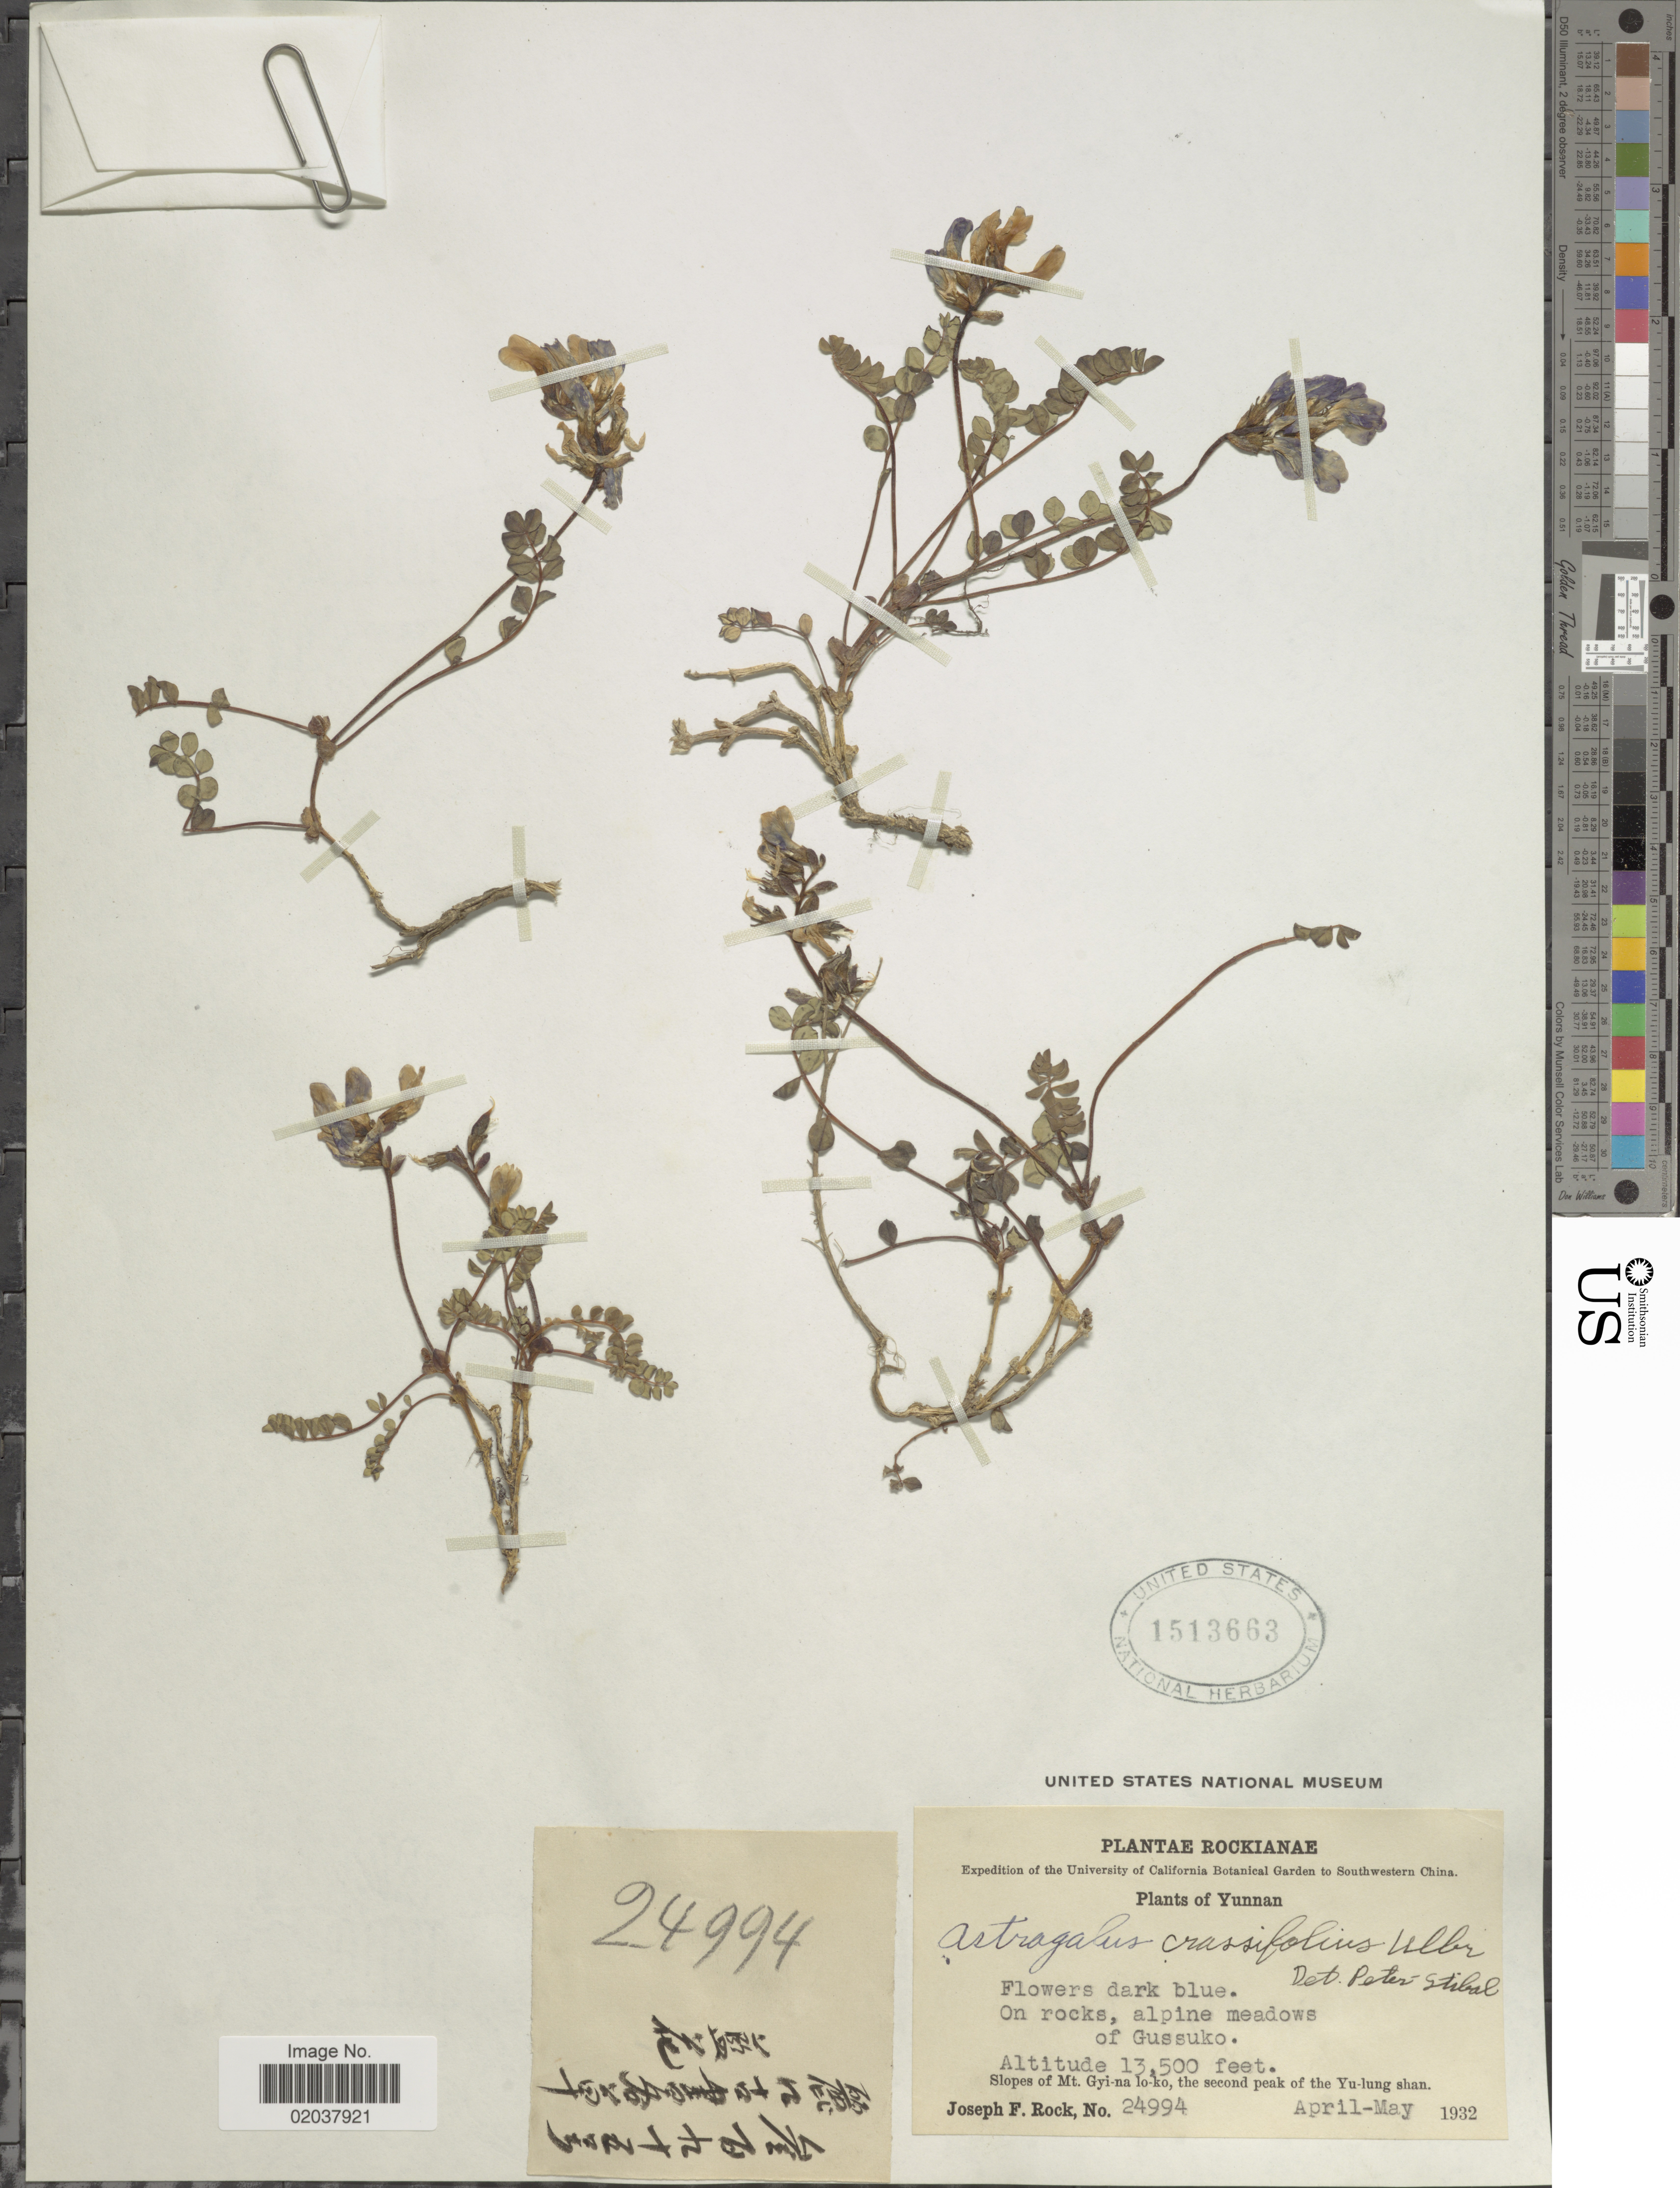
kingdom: Plantae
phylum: Tracheophyta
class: Magnoliopsida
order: Fabales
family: Fabaceae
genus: Astragalus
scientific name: Astragalus crassifolius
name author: Ulbr.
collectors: J. F. Rock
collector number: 24994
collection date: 1932-04/1932-05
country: China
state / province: Yunnan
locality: On rocks, alpine meadows of Gussuko. Slopes of Mt. Gyi-na lo-ko, the second peak of the Yu-lung shan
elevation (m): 4115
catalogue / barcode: US 1513663